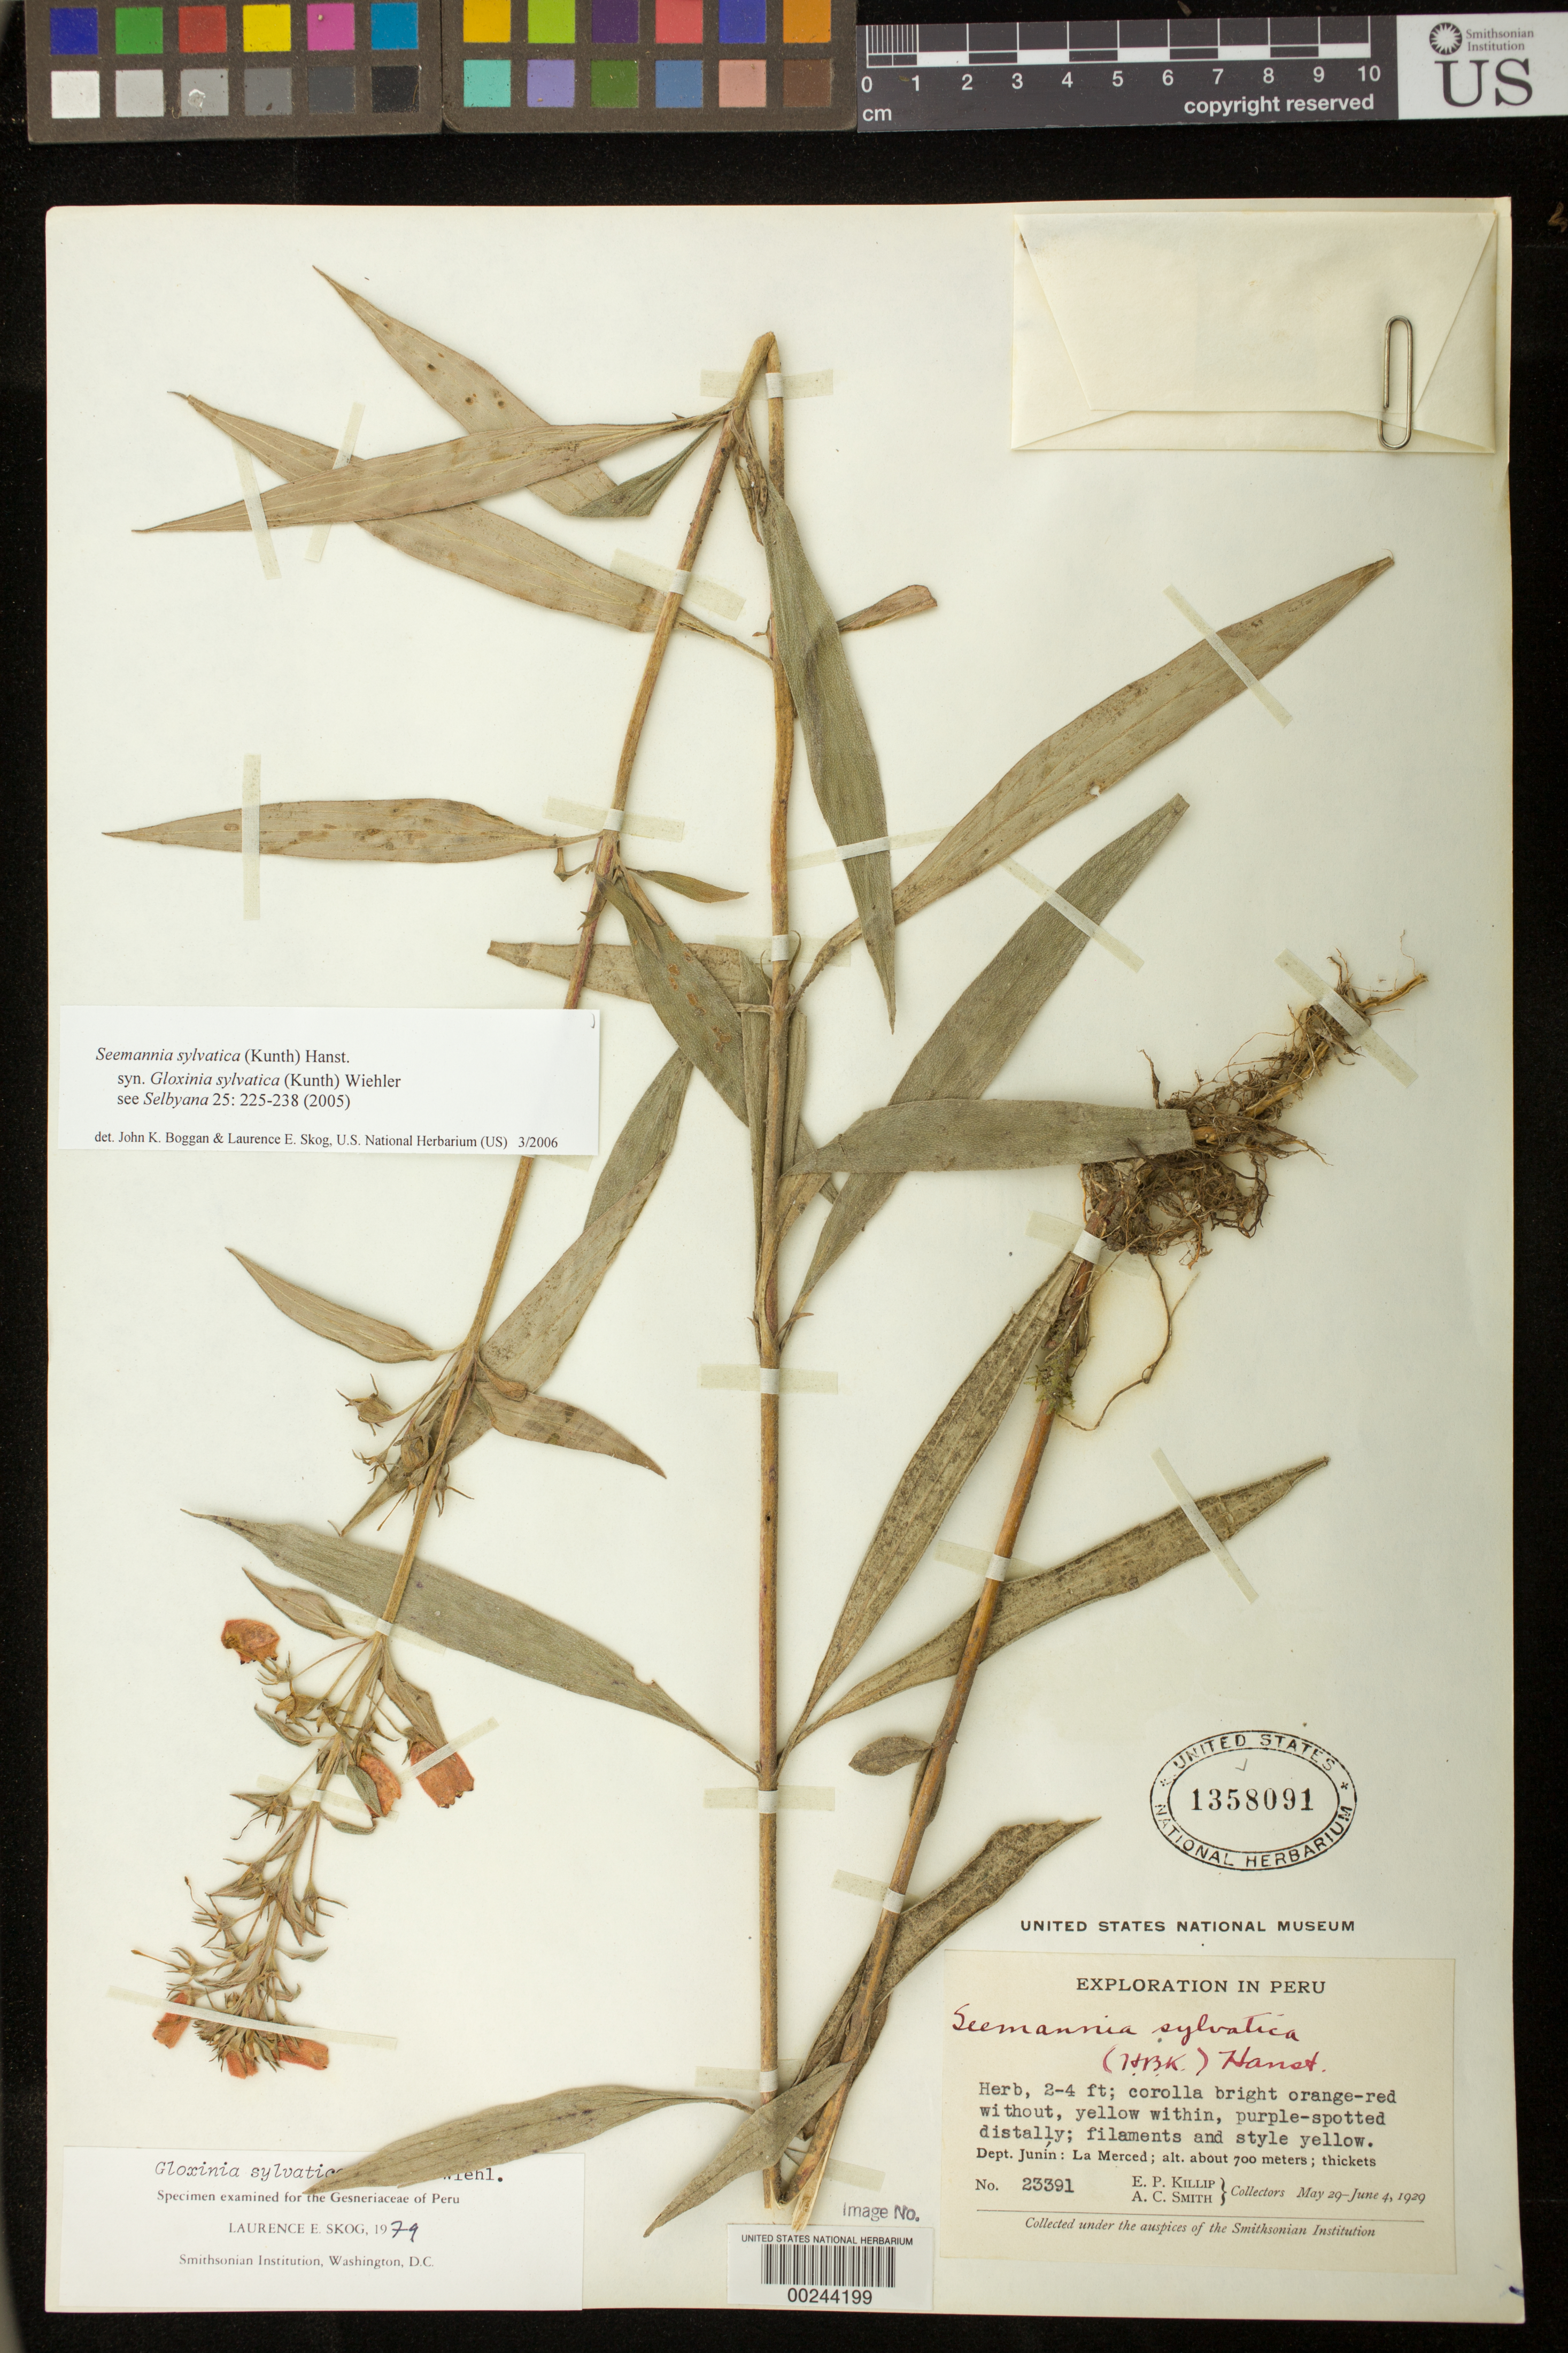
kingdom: Plantae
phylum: Tracheophyta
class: Magnoliopsida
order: Lamiales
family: Gesneriaceae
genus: Seemannia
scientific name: Seemannia sylvatica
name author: (Kunth) Hanst.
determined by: Boggan, J. K.; Skog, L. E.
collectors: E. P. Killip & A. C. Smith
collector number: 23391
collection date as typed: May-Jun 1929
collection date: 1929-05/1929-06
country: Peru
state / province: Junín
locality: La Merced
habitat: Thickets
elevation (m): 700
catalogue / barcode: US 1358091